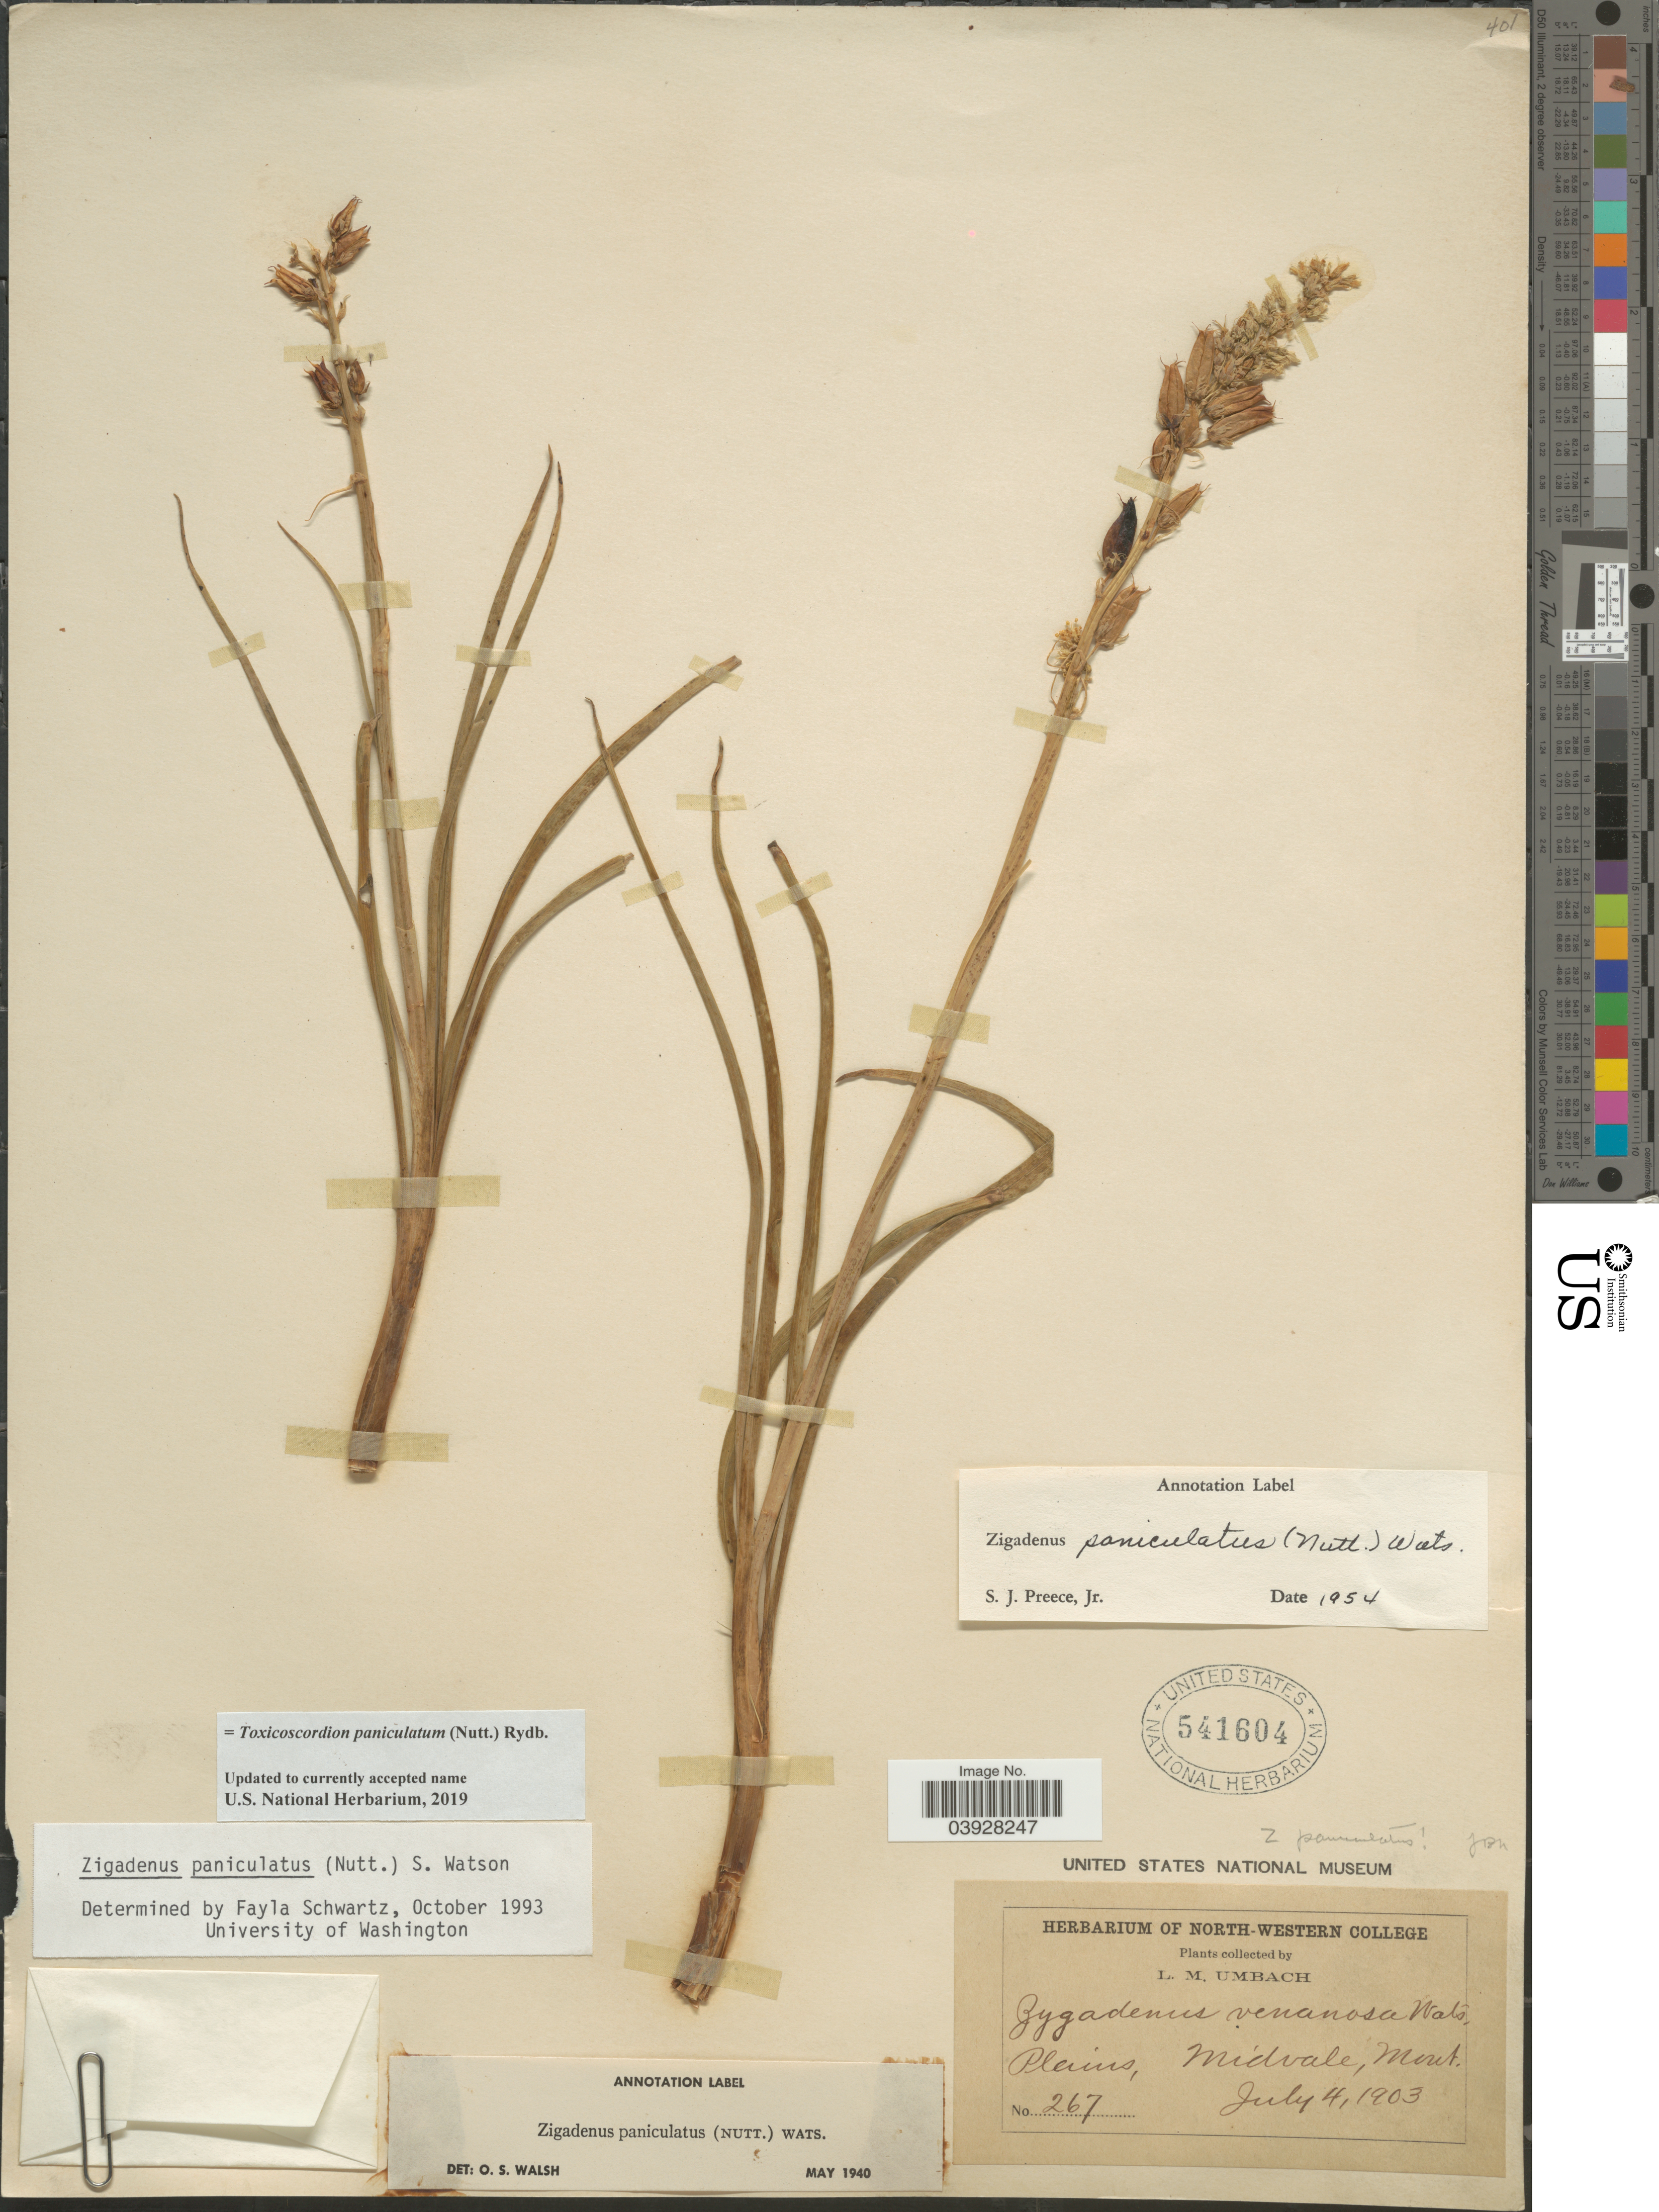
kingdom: Plantae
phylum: Tracheophyta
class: Liliopsida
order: Liliales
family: Melanthiaceae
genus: Toxicoscordion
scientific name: Toxicoscordion paniculatum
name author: (Nutt.) Rydb.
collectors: L. M. Umbach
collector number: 267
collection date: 1903-07-04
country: United States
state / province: Montana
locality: Plains, Midvale.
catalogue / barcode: US 541604